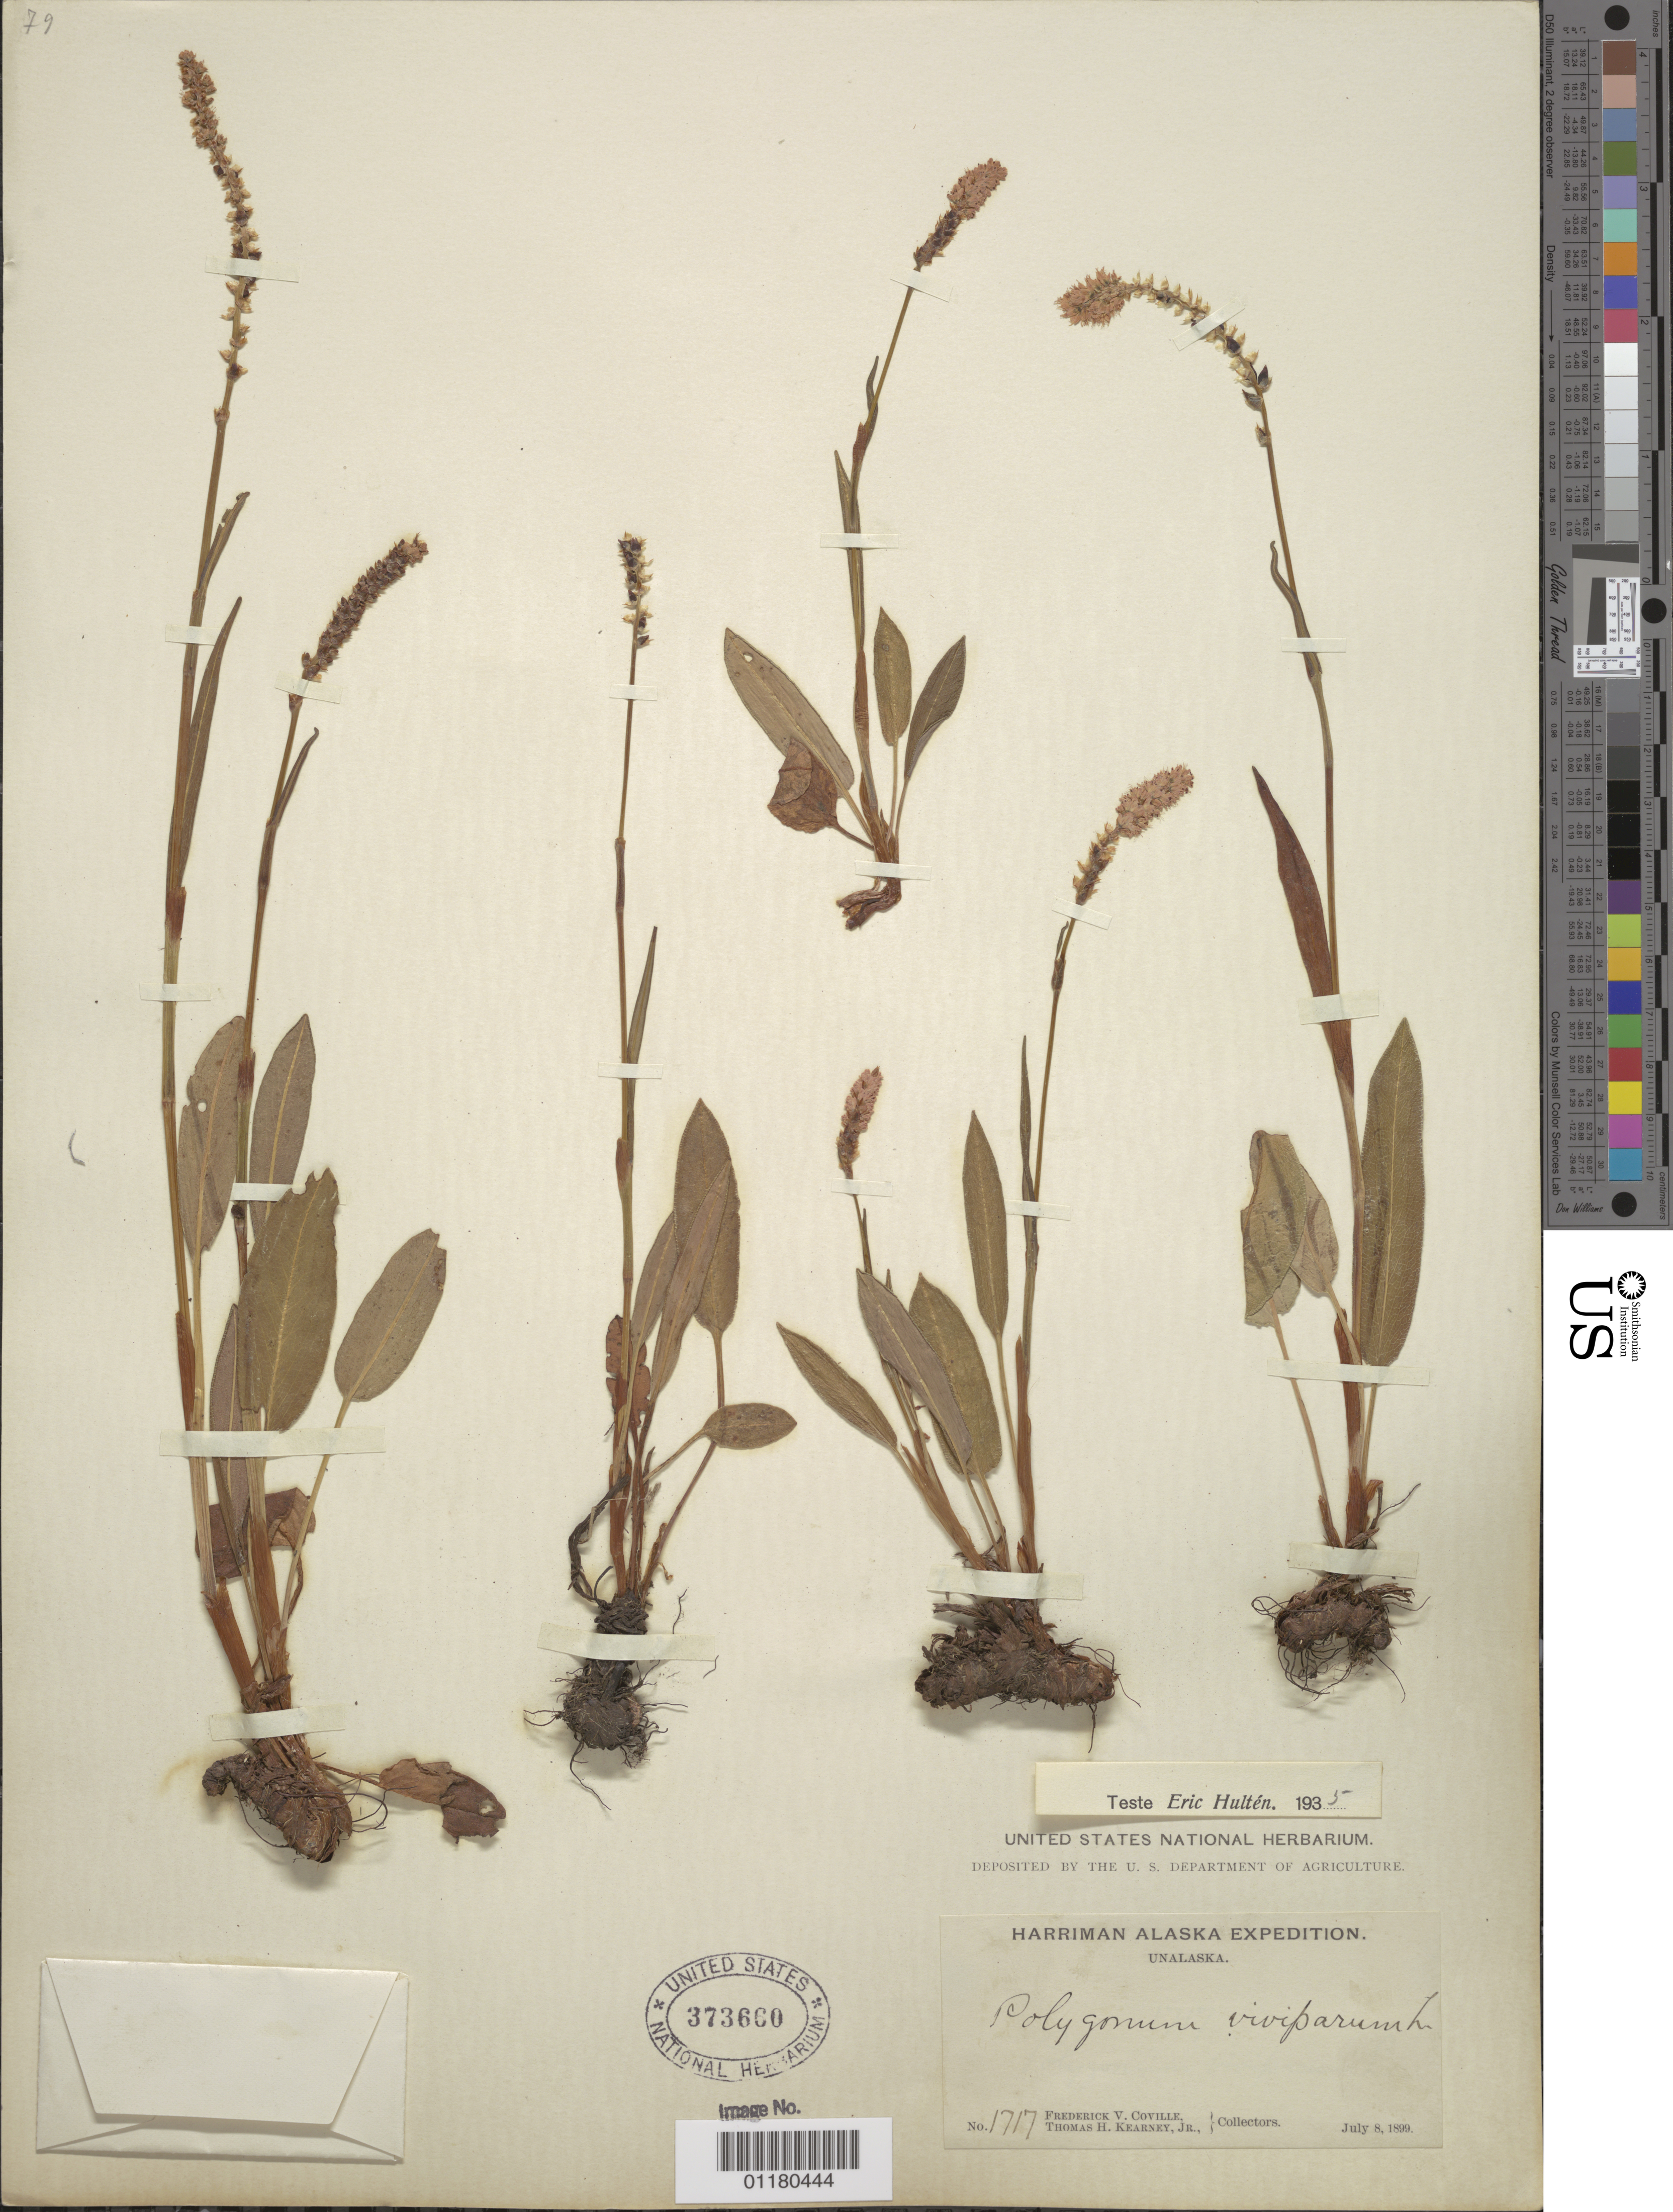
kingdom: Plantae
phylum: Tracheophyta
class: Magnoliopsida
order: Caryophyllales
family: Polygonaceae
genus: Bistorta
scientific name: Bistorta vivipara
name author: (L.) Delarbre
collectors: F. V. Coville & T. H. Kearney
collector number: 1717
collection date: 1899-07-08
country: United States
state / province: Alaska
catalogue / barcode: US 373660